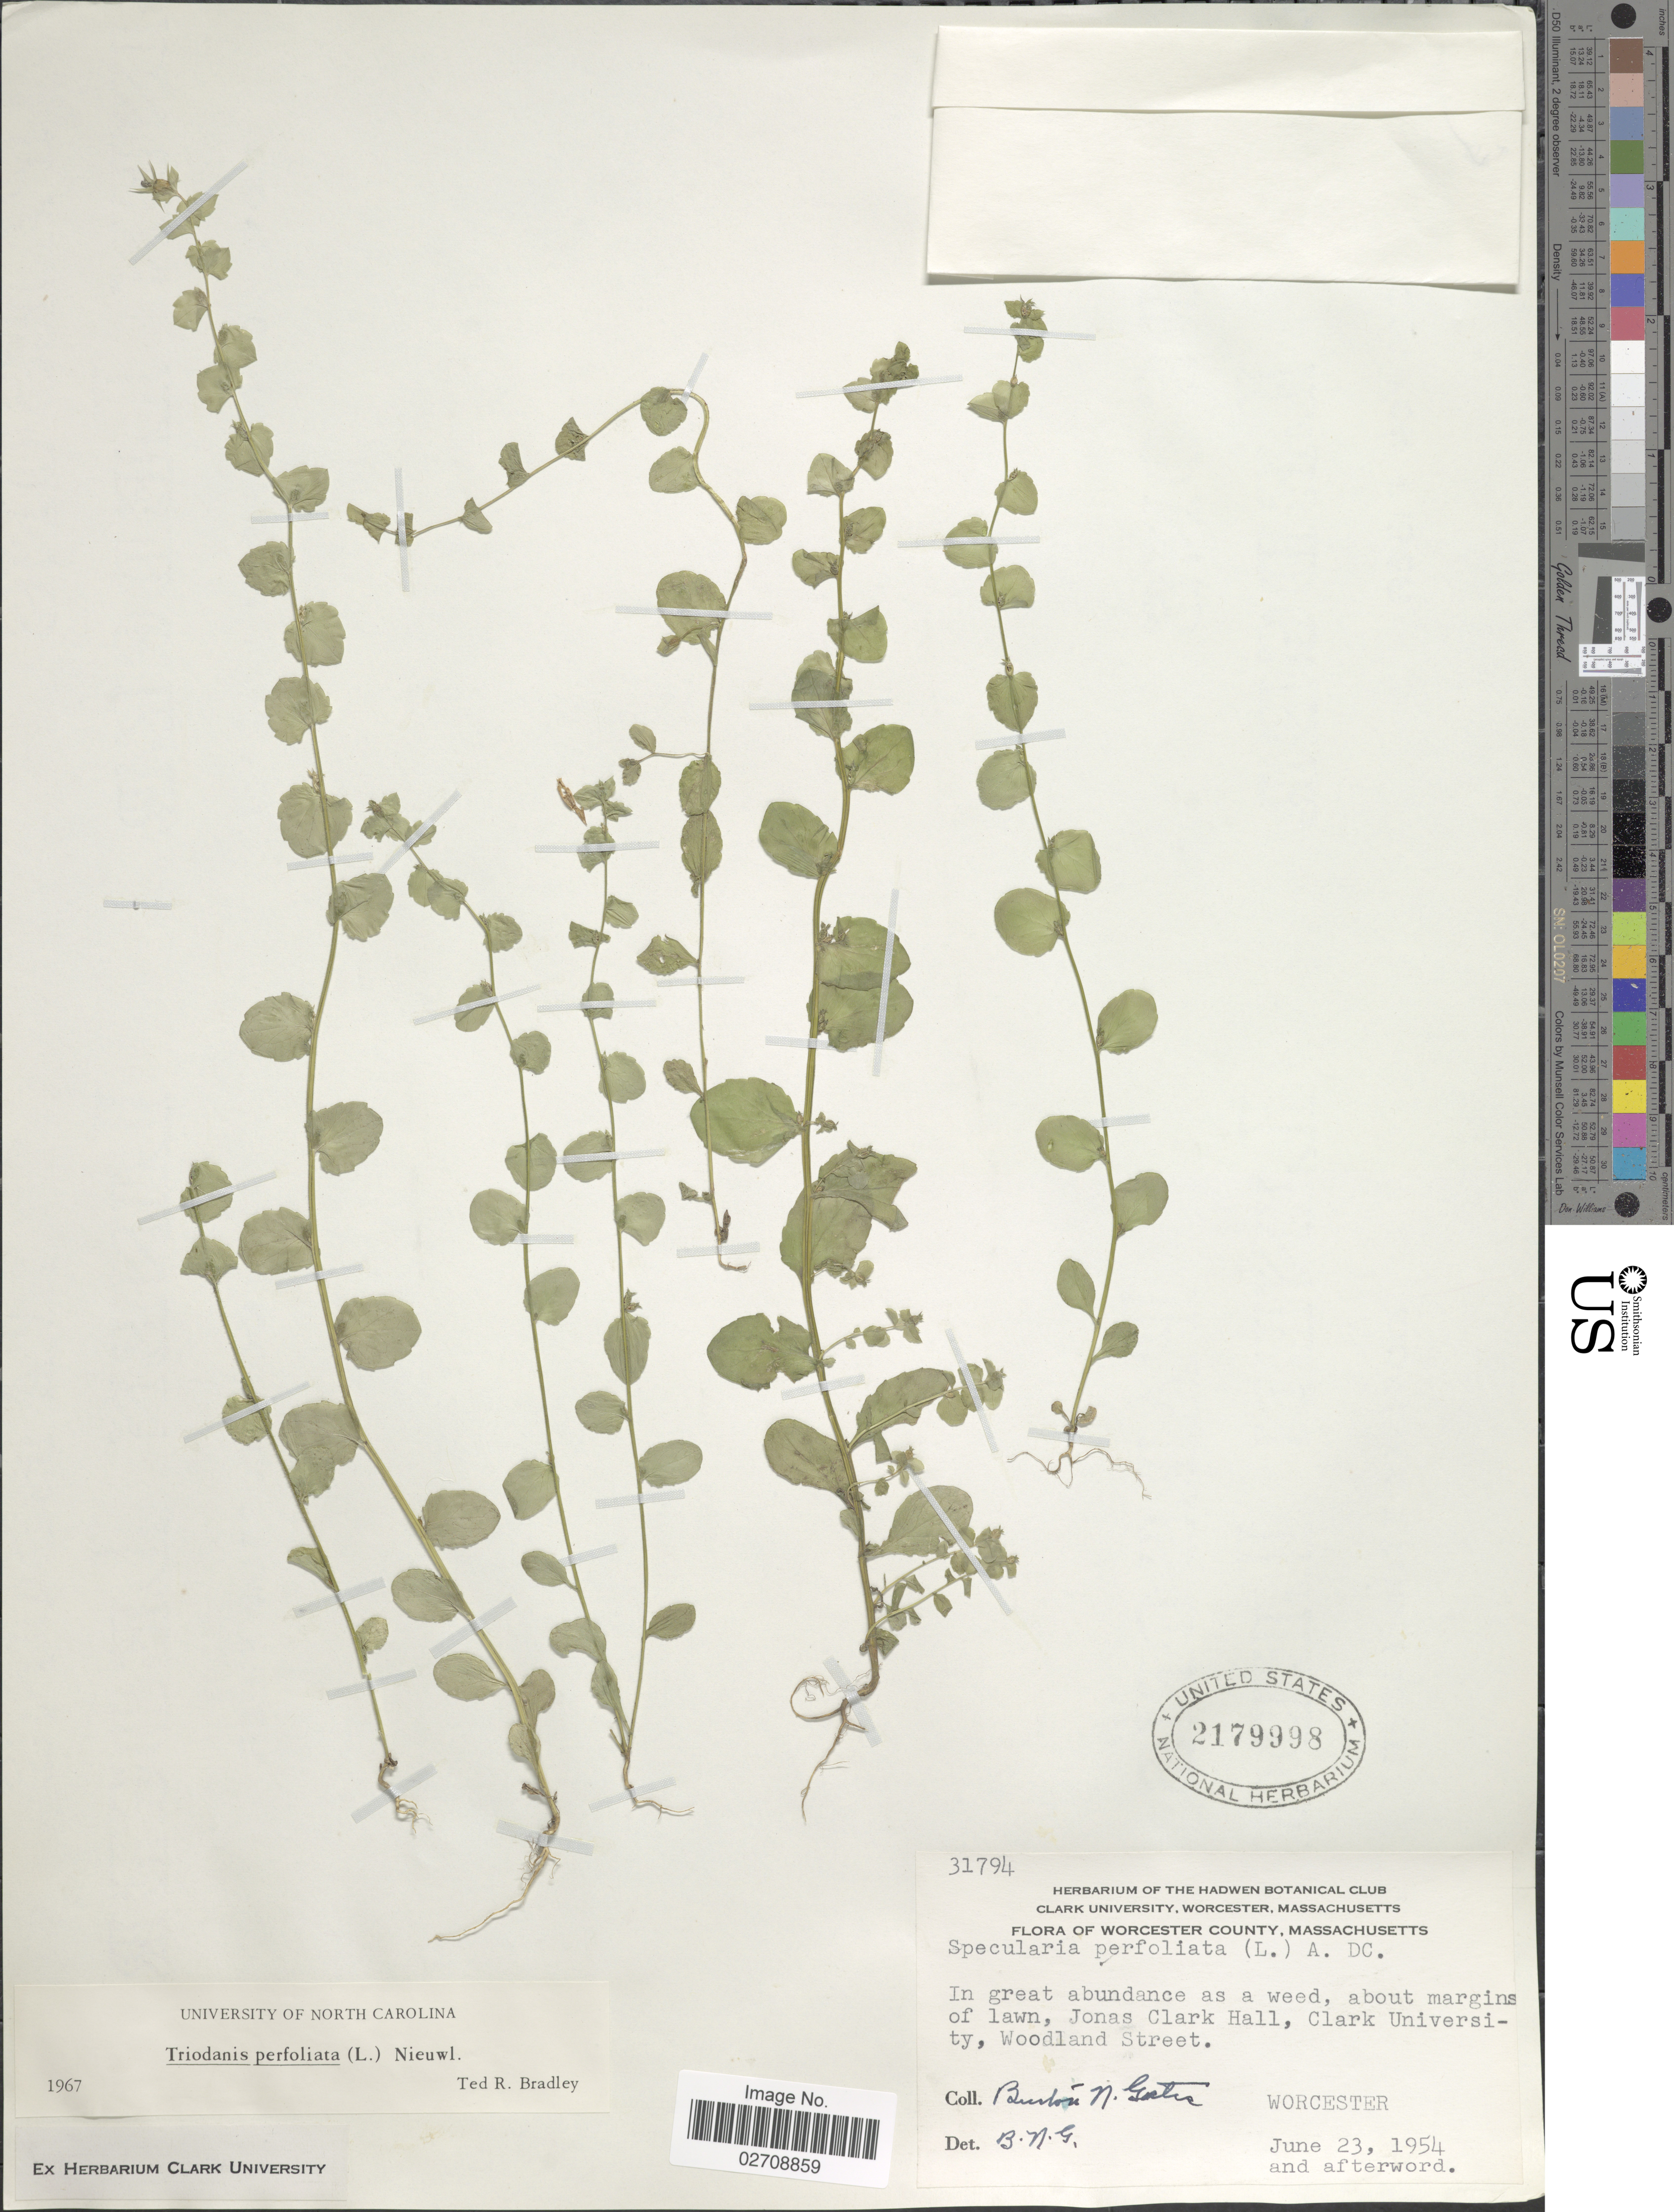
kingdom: Plantae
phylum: Tracheophyta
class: Magnoliopsida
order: Asterales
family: Campanulaceae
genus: Triodanis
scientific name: Triodanis perfoliata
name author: (L.) Nieuwl.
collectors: B. N. Gates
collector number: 31794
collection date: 1954-06-23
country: United States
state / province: Massachusetts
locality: Worcester County, Massachusetts, In great abundance as a weed, about margins of lawn, Jonas Clark Hall, Clark University, Woodland Street, Worcester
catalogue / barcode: US 2179998